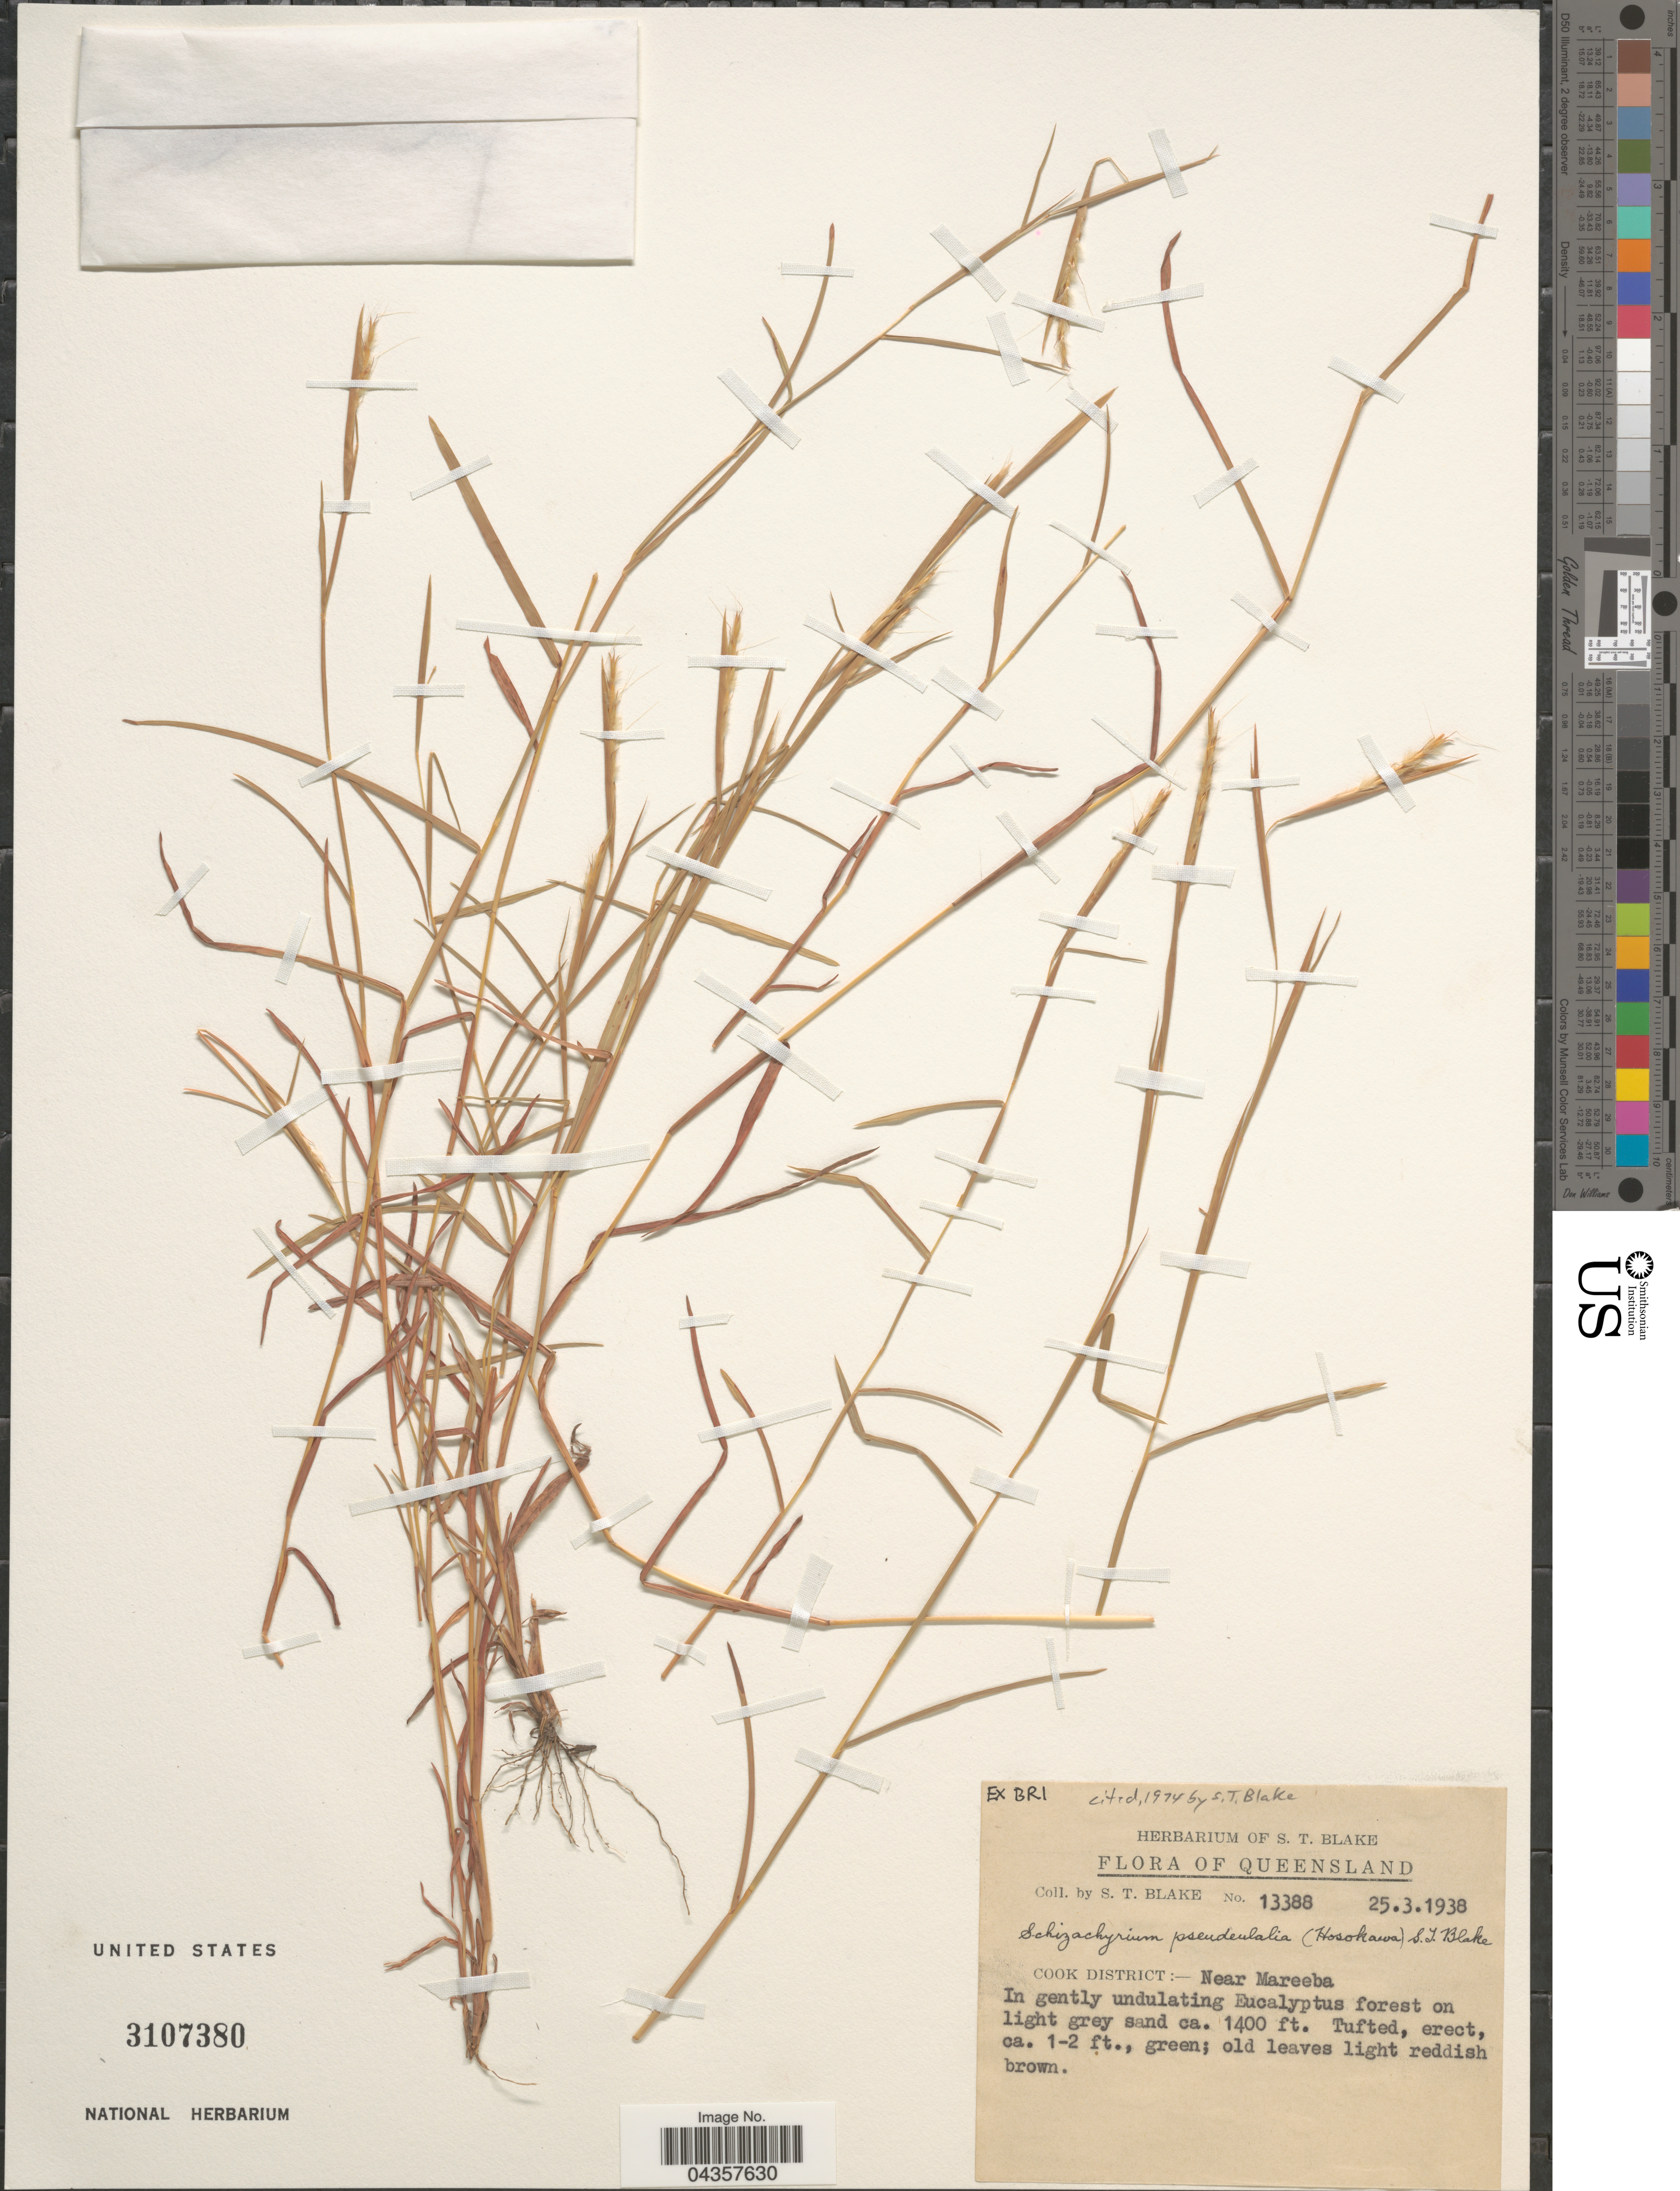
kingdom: Plantae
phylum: Tracheophyta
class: Liliopsida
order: Poales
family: Poaceae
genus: Schizachyrium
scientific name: Schizachyrium pseudeulalia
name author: (Hosok.) S.T. Blake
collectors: S. T. Blake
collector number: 13388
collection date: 1938-03-25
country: Australia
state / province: Queensland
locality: Cook District:- Near Mareeba.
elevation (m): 427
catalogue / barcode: US 3107380